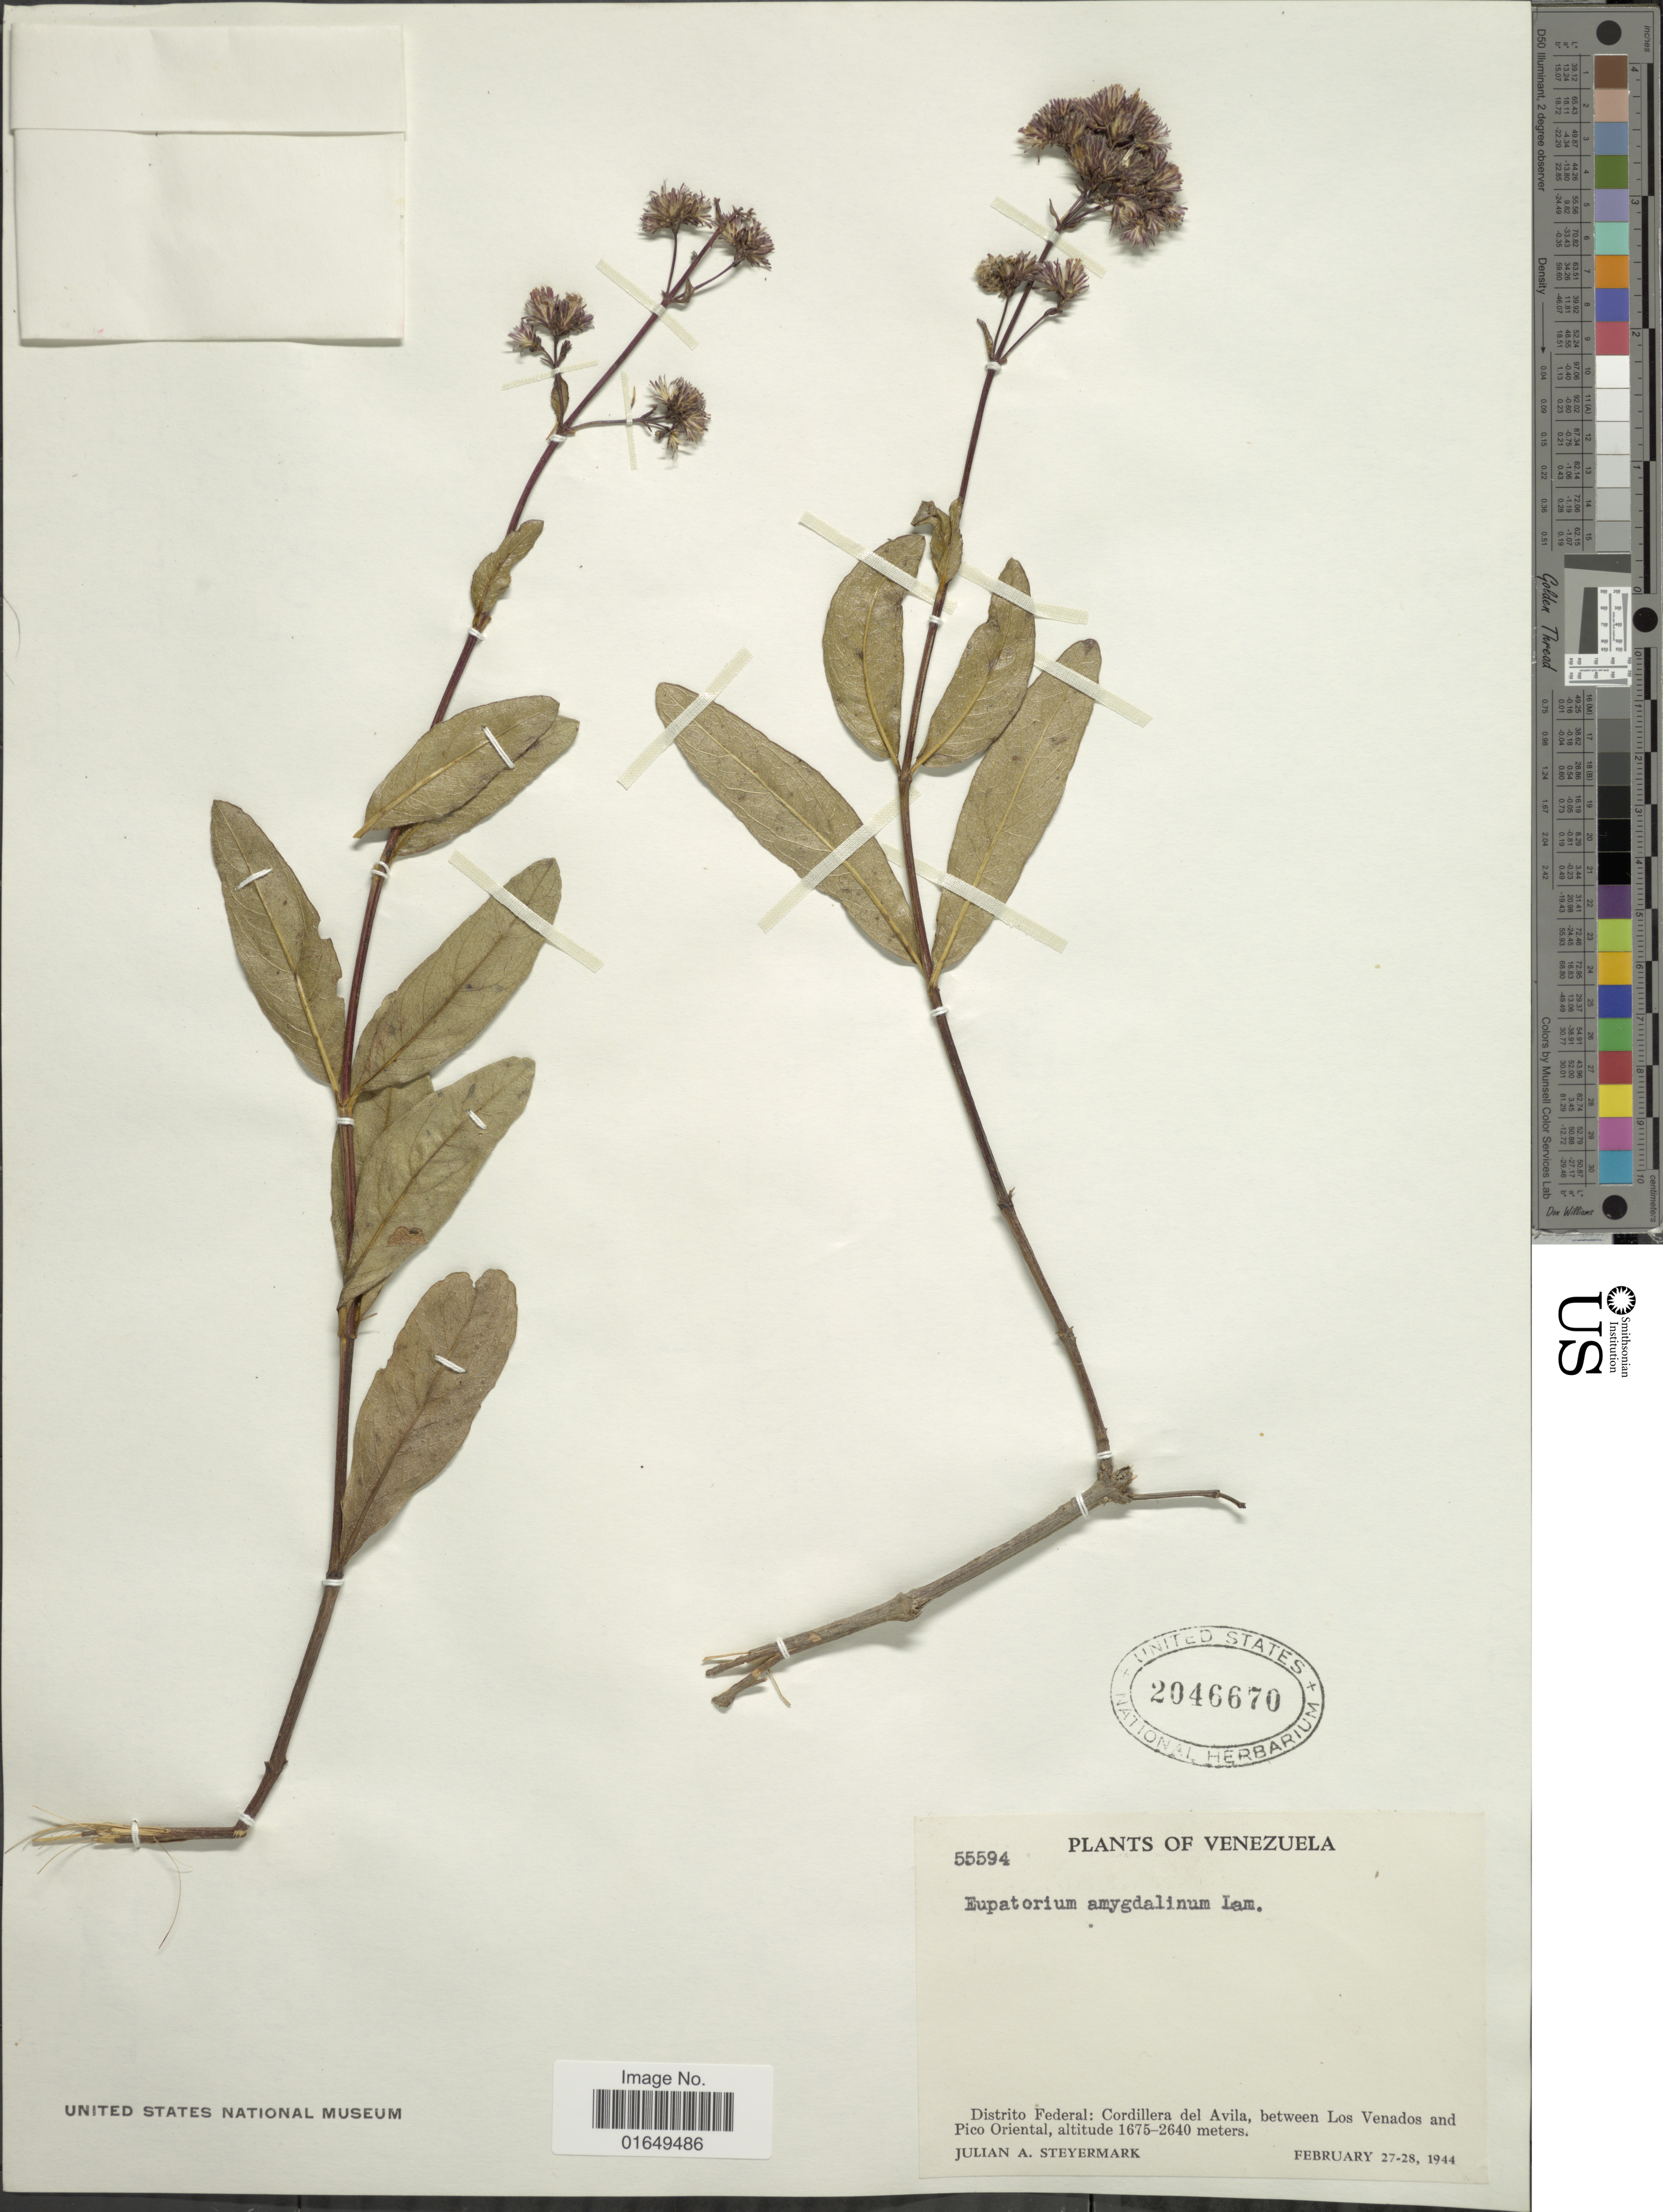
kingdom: Plantae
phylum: Tracheophyta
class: Magnoliopsida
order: Asterales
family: Asteraceae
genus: Ayapana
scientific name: Ayapana amygdalina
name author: (Lam.) R.M. King & H. Rob.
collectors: J. Steyermark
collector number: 55594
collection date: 1944-02-27/1944-02-28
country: Venezuela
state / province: Distrito Federal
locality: Cordillera del Avila, between Los Venados and Pico Oriental.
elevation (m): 1675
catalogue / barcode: US 2046670